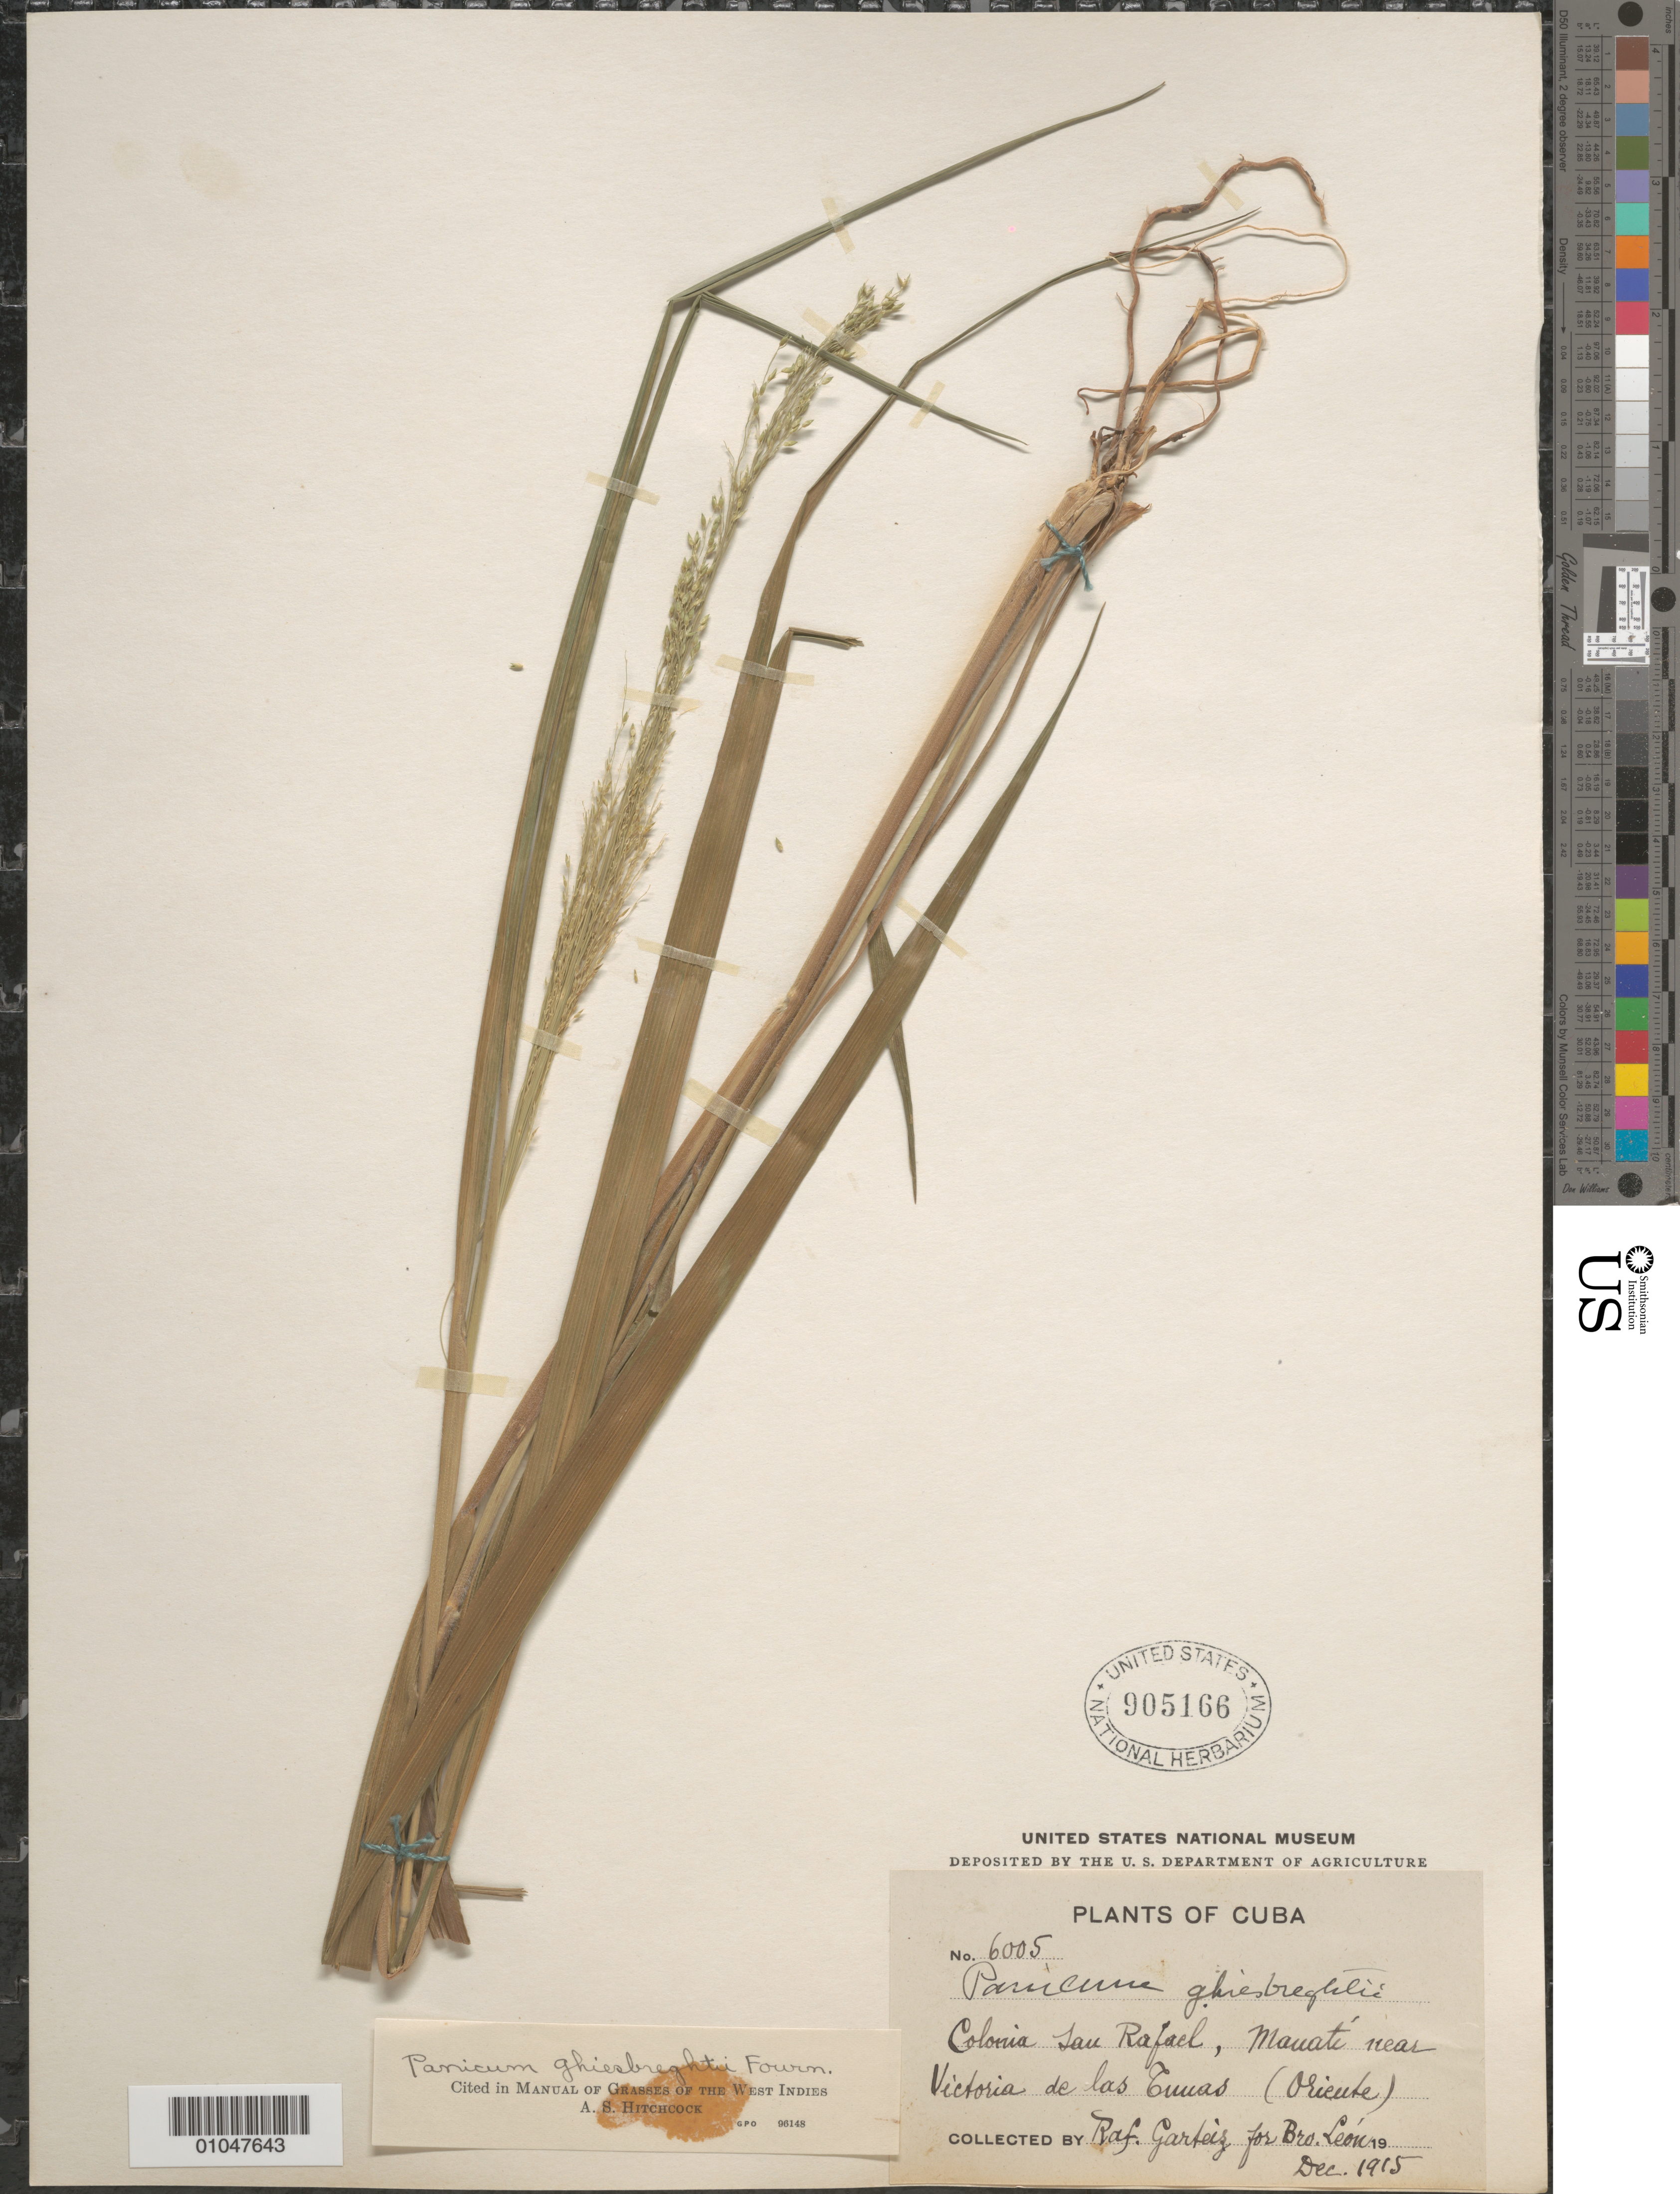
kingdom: Plantae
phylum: Tracheophyta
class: Liliopsida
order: Poales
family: Poaceae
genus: Panicum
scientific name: Panicum ghiesbreghtii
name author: E. Fourn.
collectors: R. Garteiz & Bro. León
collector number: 6005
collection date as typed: Dec 1915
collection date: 1915-12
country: Cuba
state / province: Las Tunas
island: Cuba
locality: Colonia San Rafael, Manate near Victoria de las Tunas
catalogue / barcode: US 905166